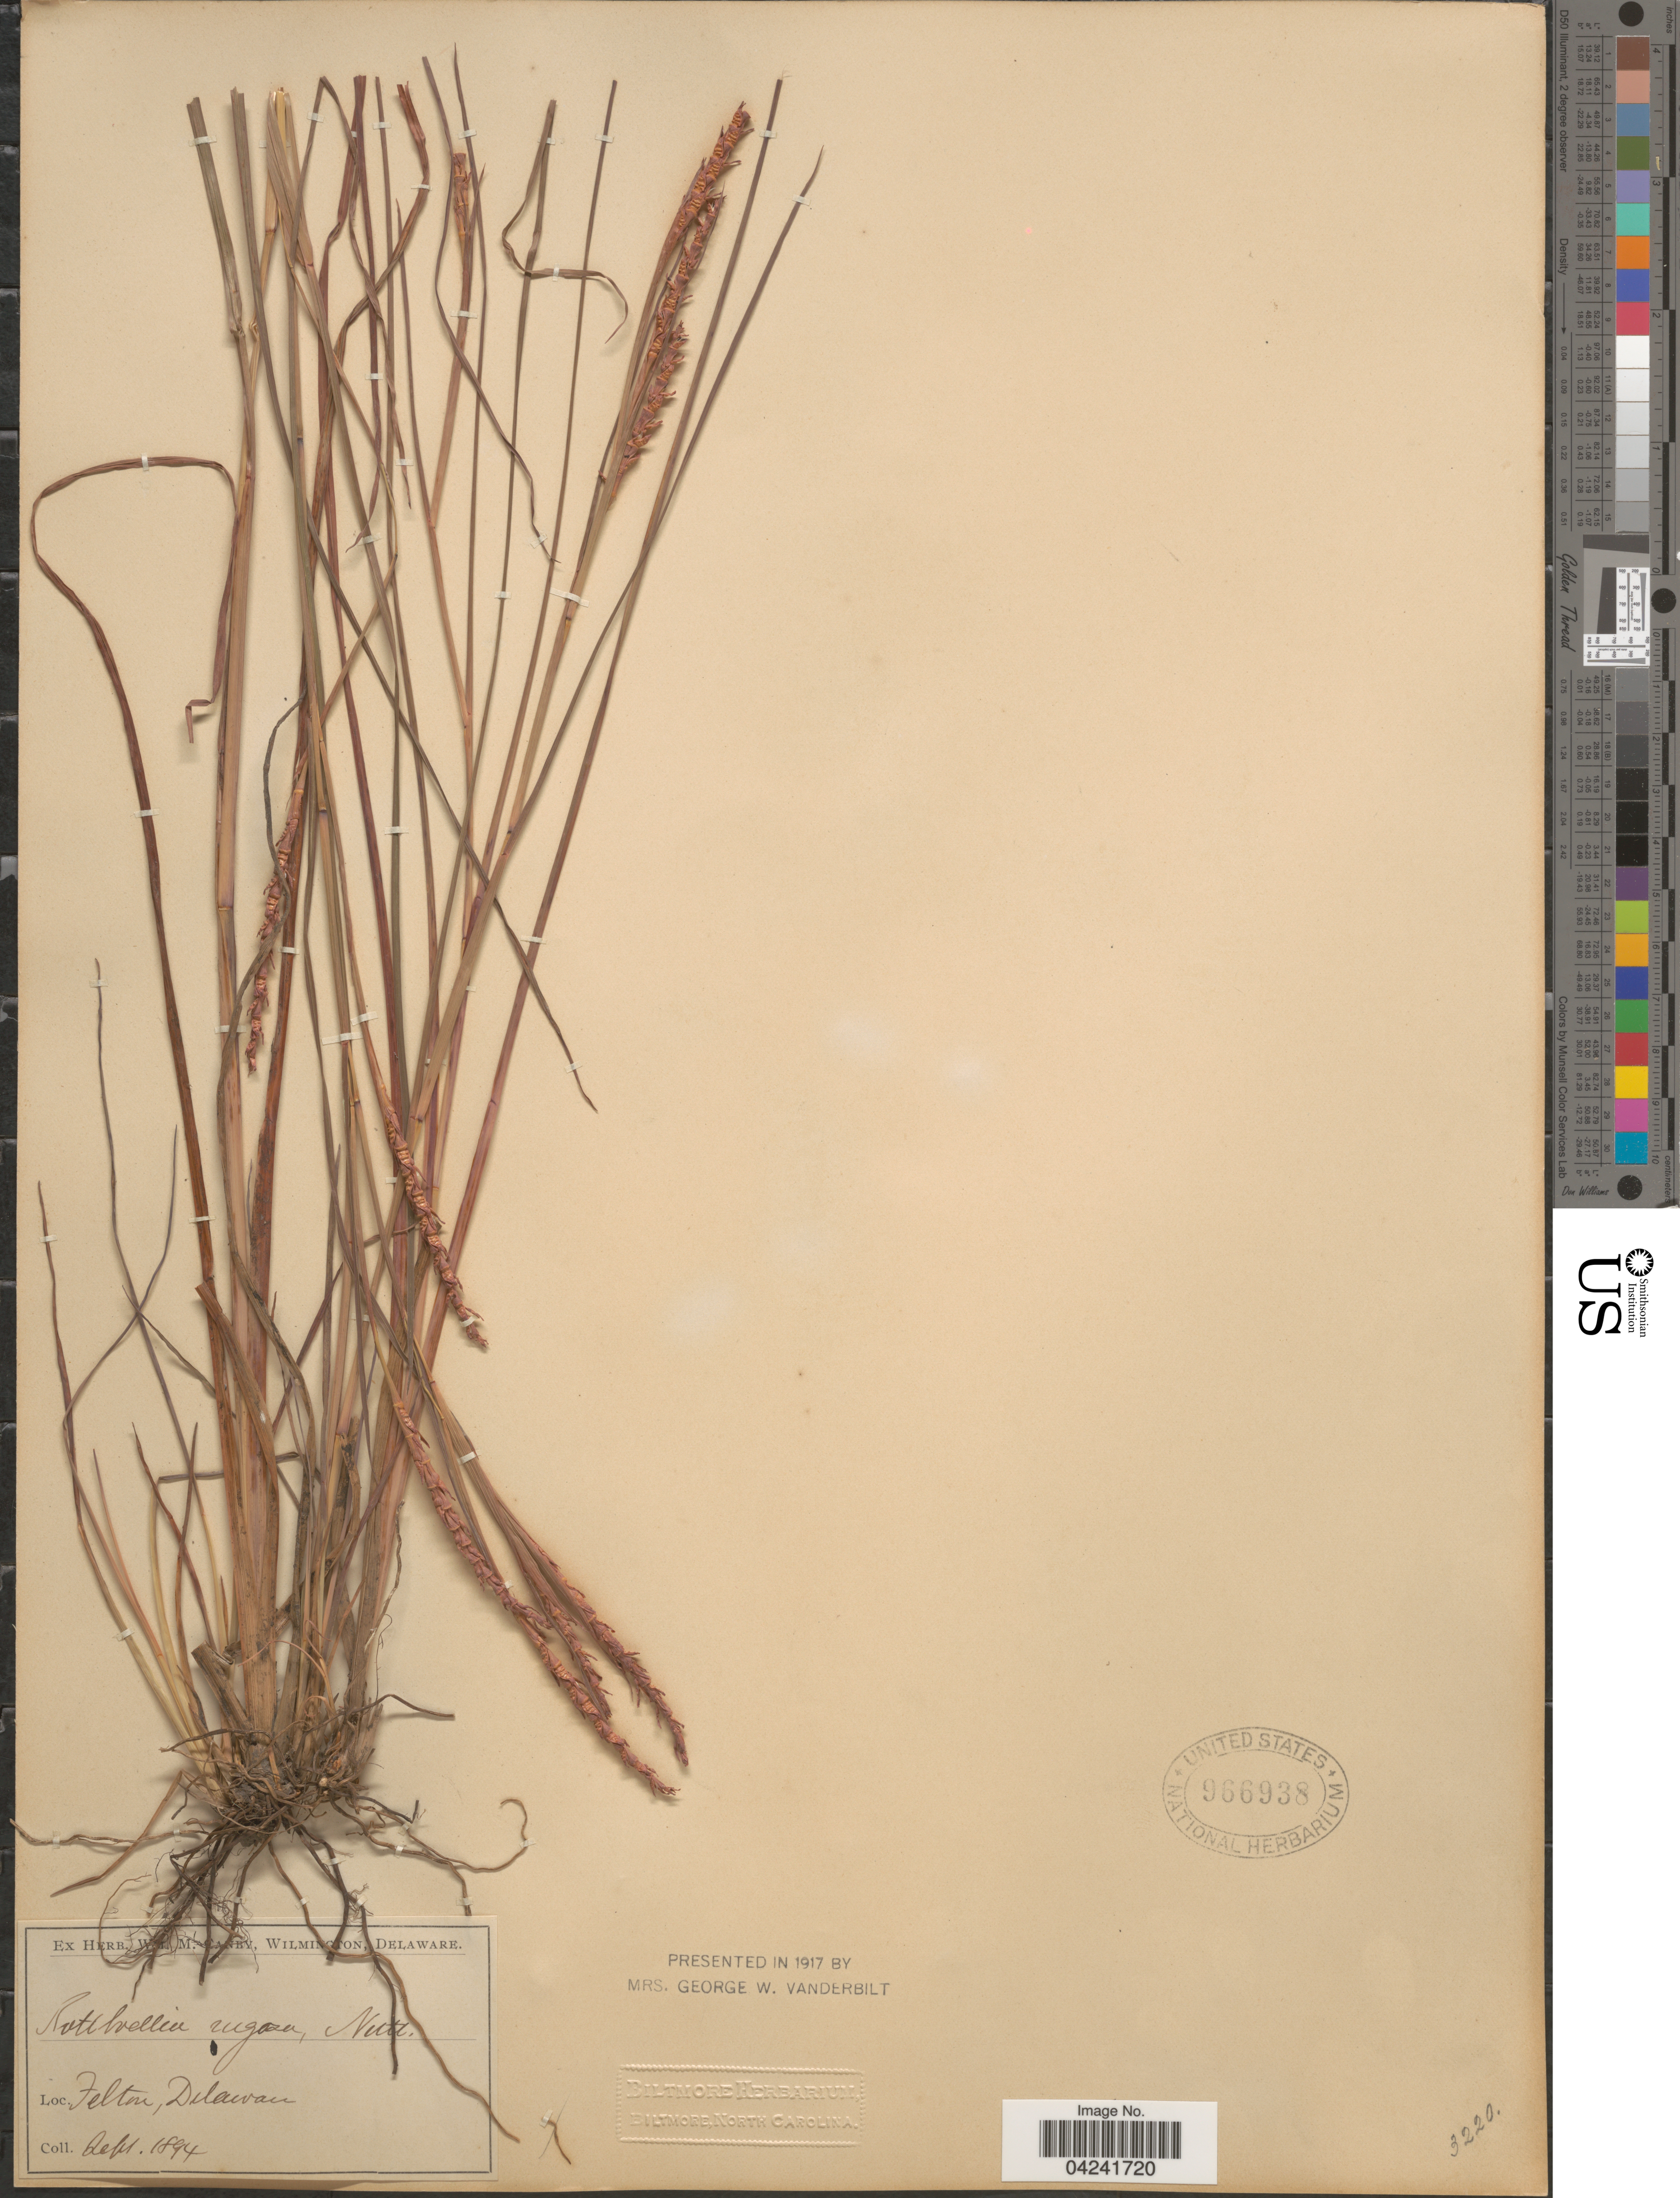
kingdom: Plantae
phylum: Tracheophyta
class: Liliopsida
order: Poales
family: Poaceae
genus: Mnesithea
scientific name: Mnesithea rugosa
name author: (Nutt.) de Koning & Sosef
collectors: ex herb. W.M. Canby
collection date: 1894-09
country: United States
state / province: Delaware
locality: Felton.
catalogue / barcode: US 966938